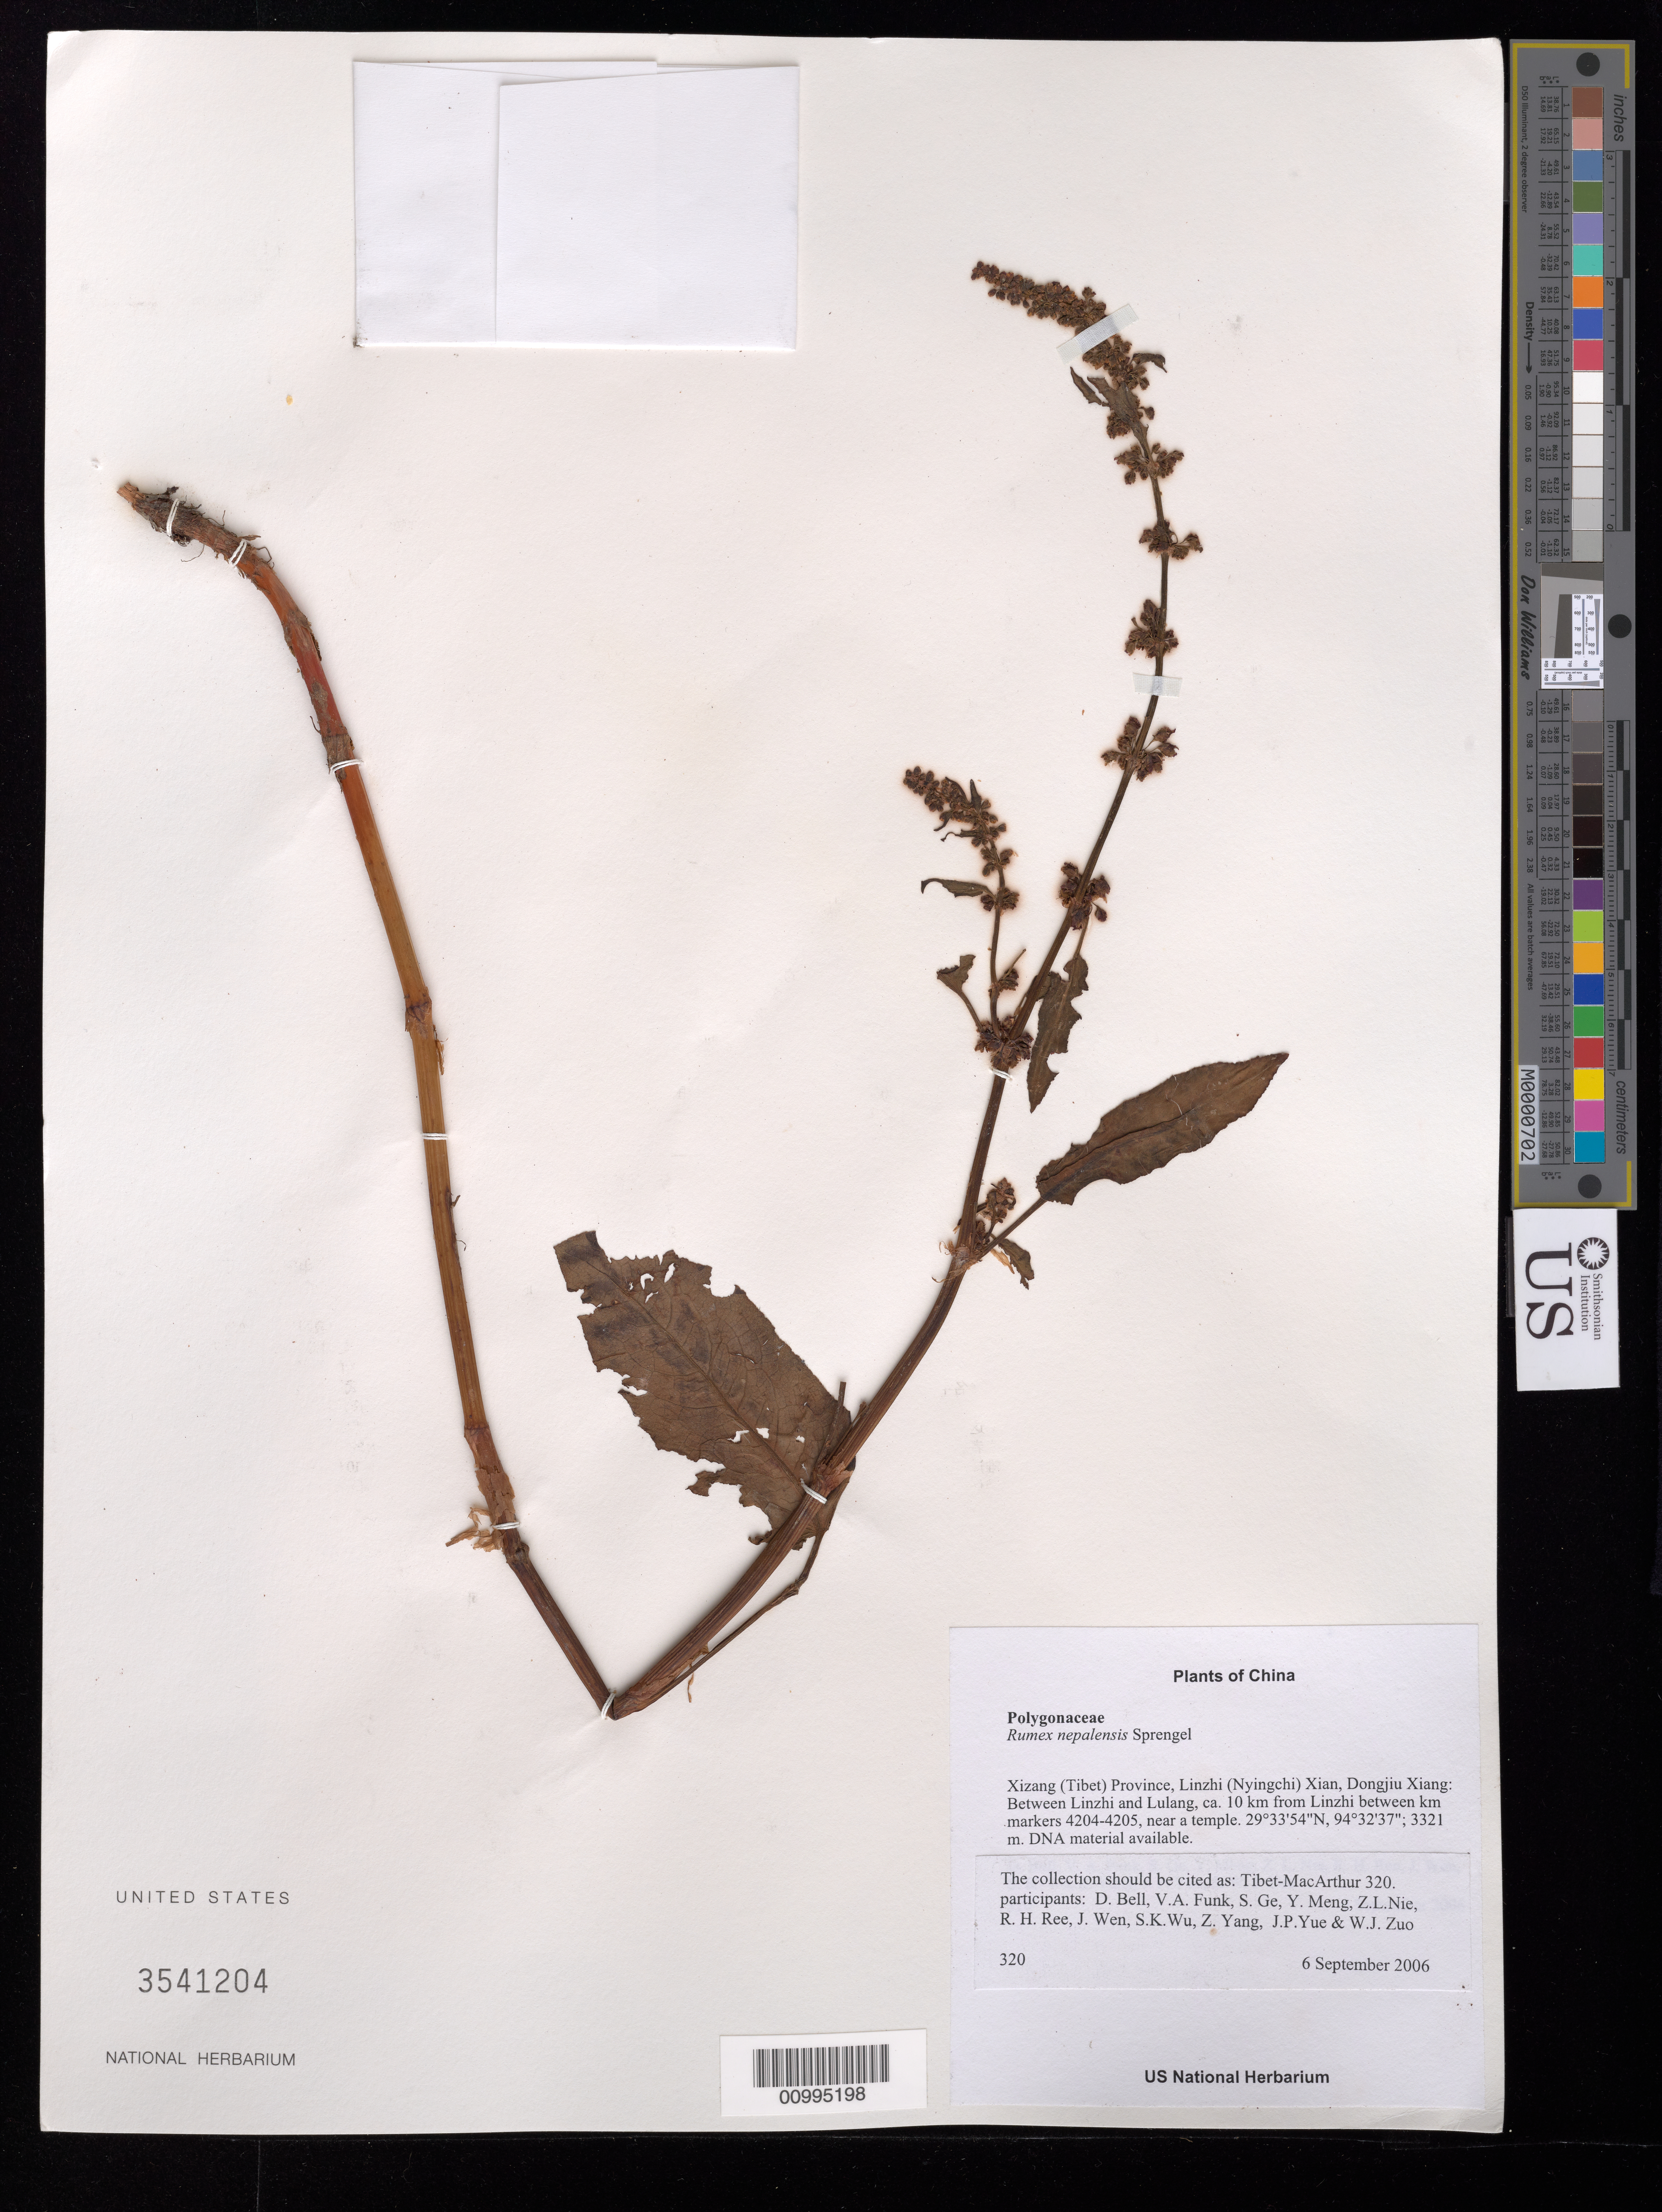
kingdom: Plantae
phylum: Tracheophyta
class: Magnoliopsida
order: Caryophyllales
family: Polygonaceae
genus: Rumex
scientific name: Rumex nepalensis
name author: Spreng.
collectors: Tibet-MacArthur, D. A. Bell, V. Funk, S. Ge, Y. Meng, Z. Nie, R. Ree, J. Wen, S. K. Wu, Z. Yang, J. Yue & W. Zuo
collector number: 320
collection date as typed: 06 Sep 2006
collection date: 2006-09-06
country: China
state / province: Xizang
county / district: Linzhi (Nyingchi) Xian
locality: Dongjiu Xiang. Between Linzhi and Lulang, ca. 10 km from Linzhi between km markers 4204-4205, near a temple.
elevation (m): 3321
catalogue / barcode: US 3541204